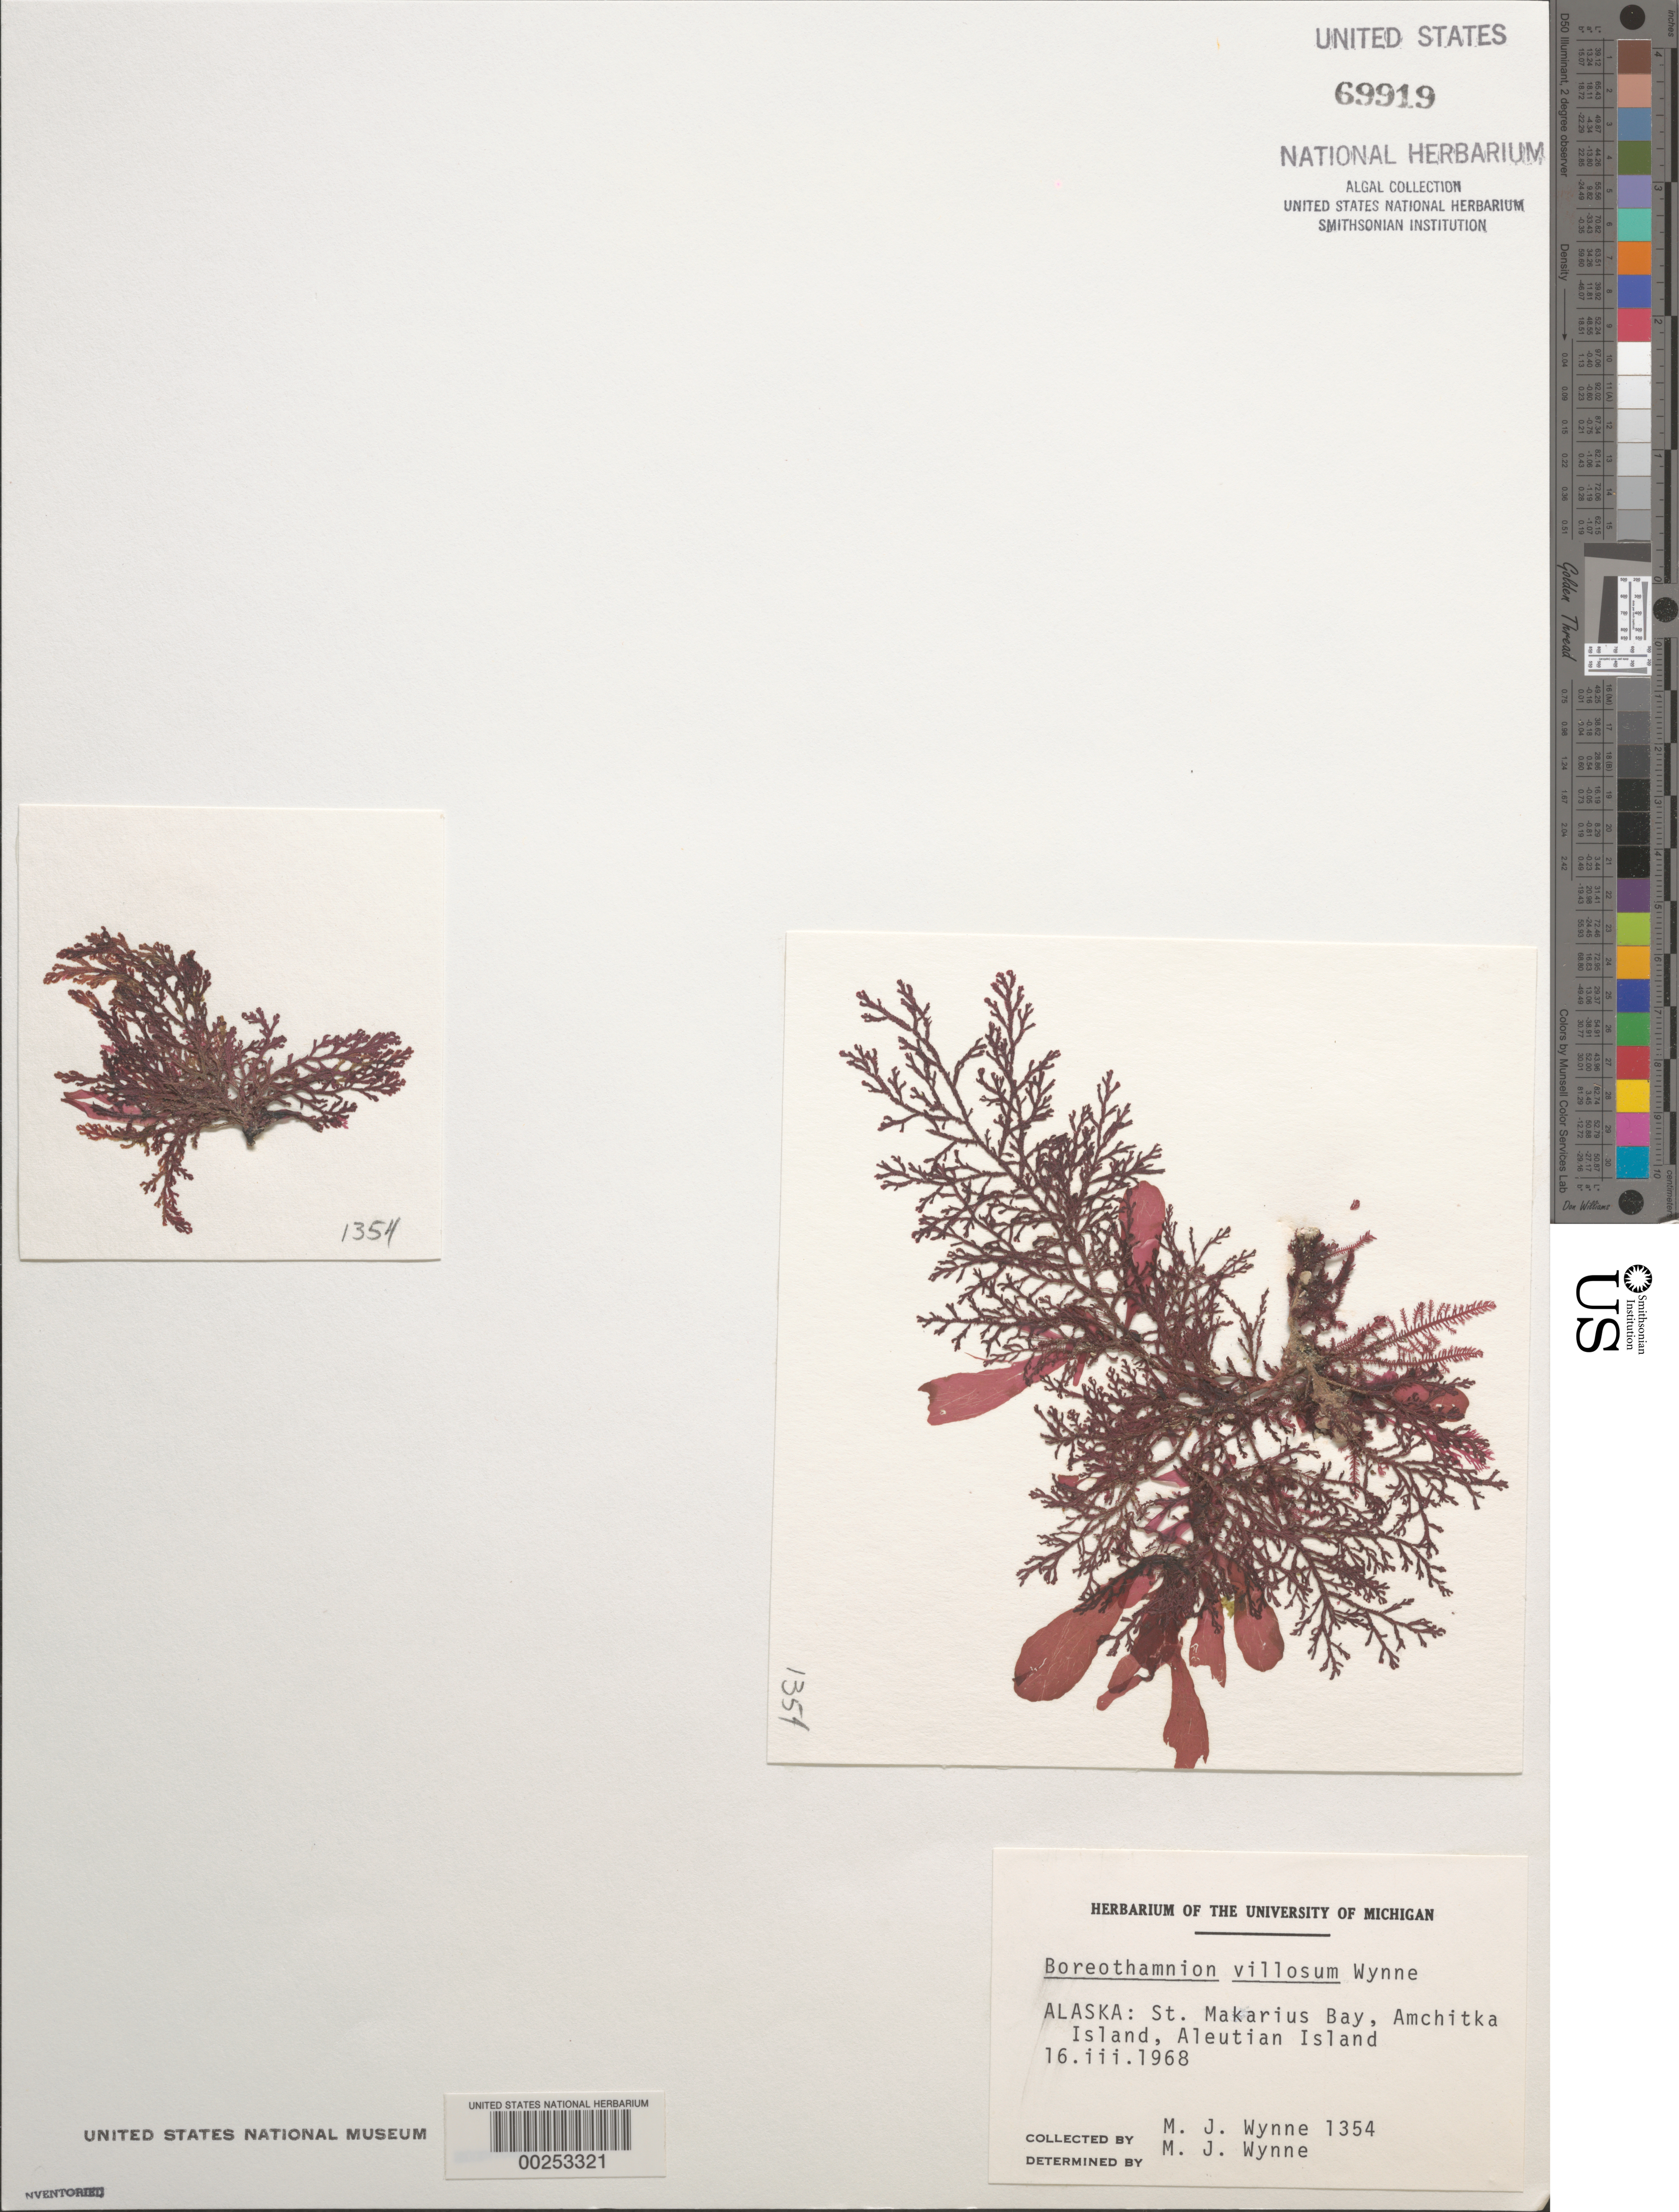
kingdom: Plantae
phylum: Rhodophyta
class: Florideophyceae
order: Ceramiales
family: Ceramiaceae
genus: Boreothamnion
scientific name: Boreothamnion villosum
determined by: Wynne, M. J.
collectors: M.J. Wynne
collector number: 1354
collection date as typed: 16 Mar 1968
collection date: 1968-03-16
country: United States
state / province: Alaska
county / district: Aleutian Islands Division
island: Amchitka Island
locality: St. Makarius Bay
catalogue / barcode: US 69919